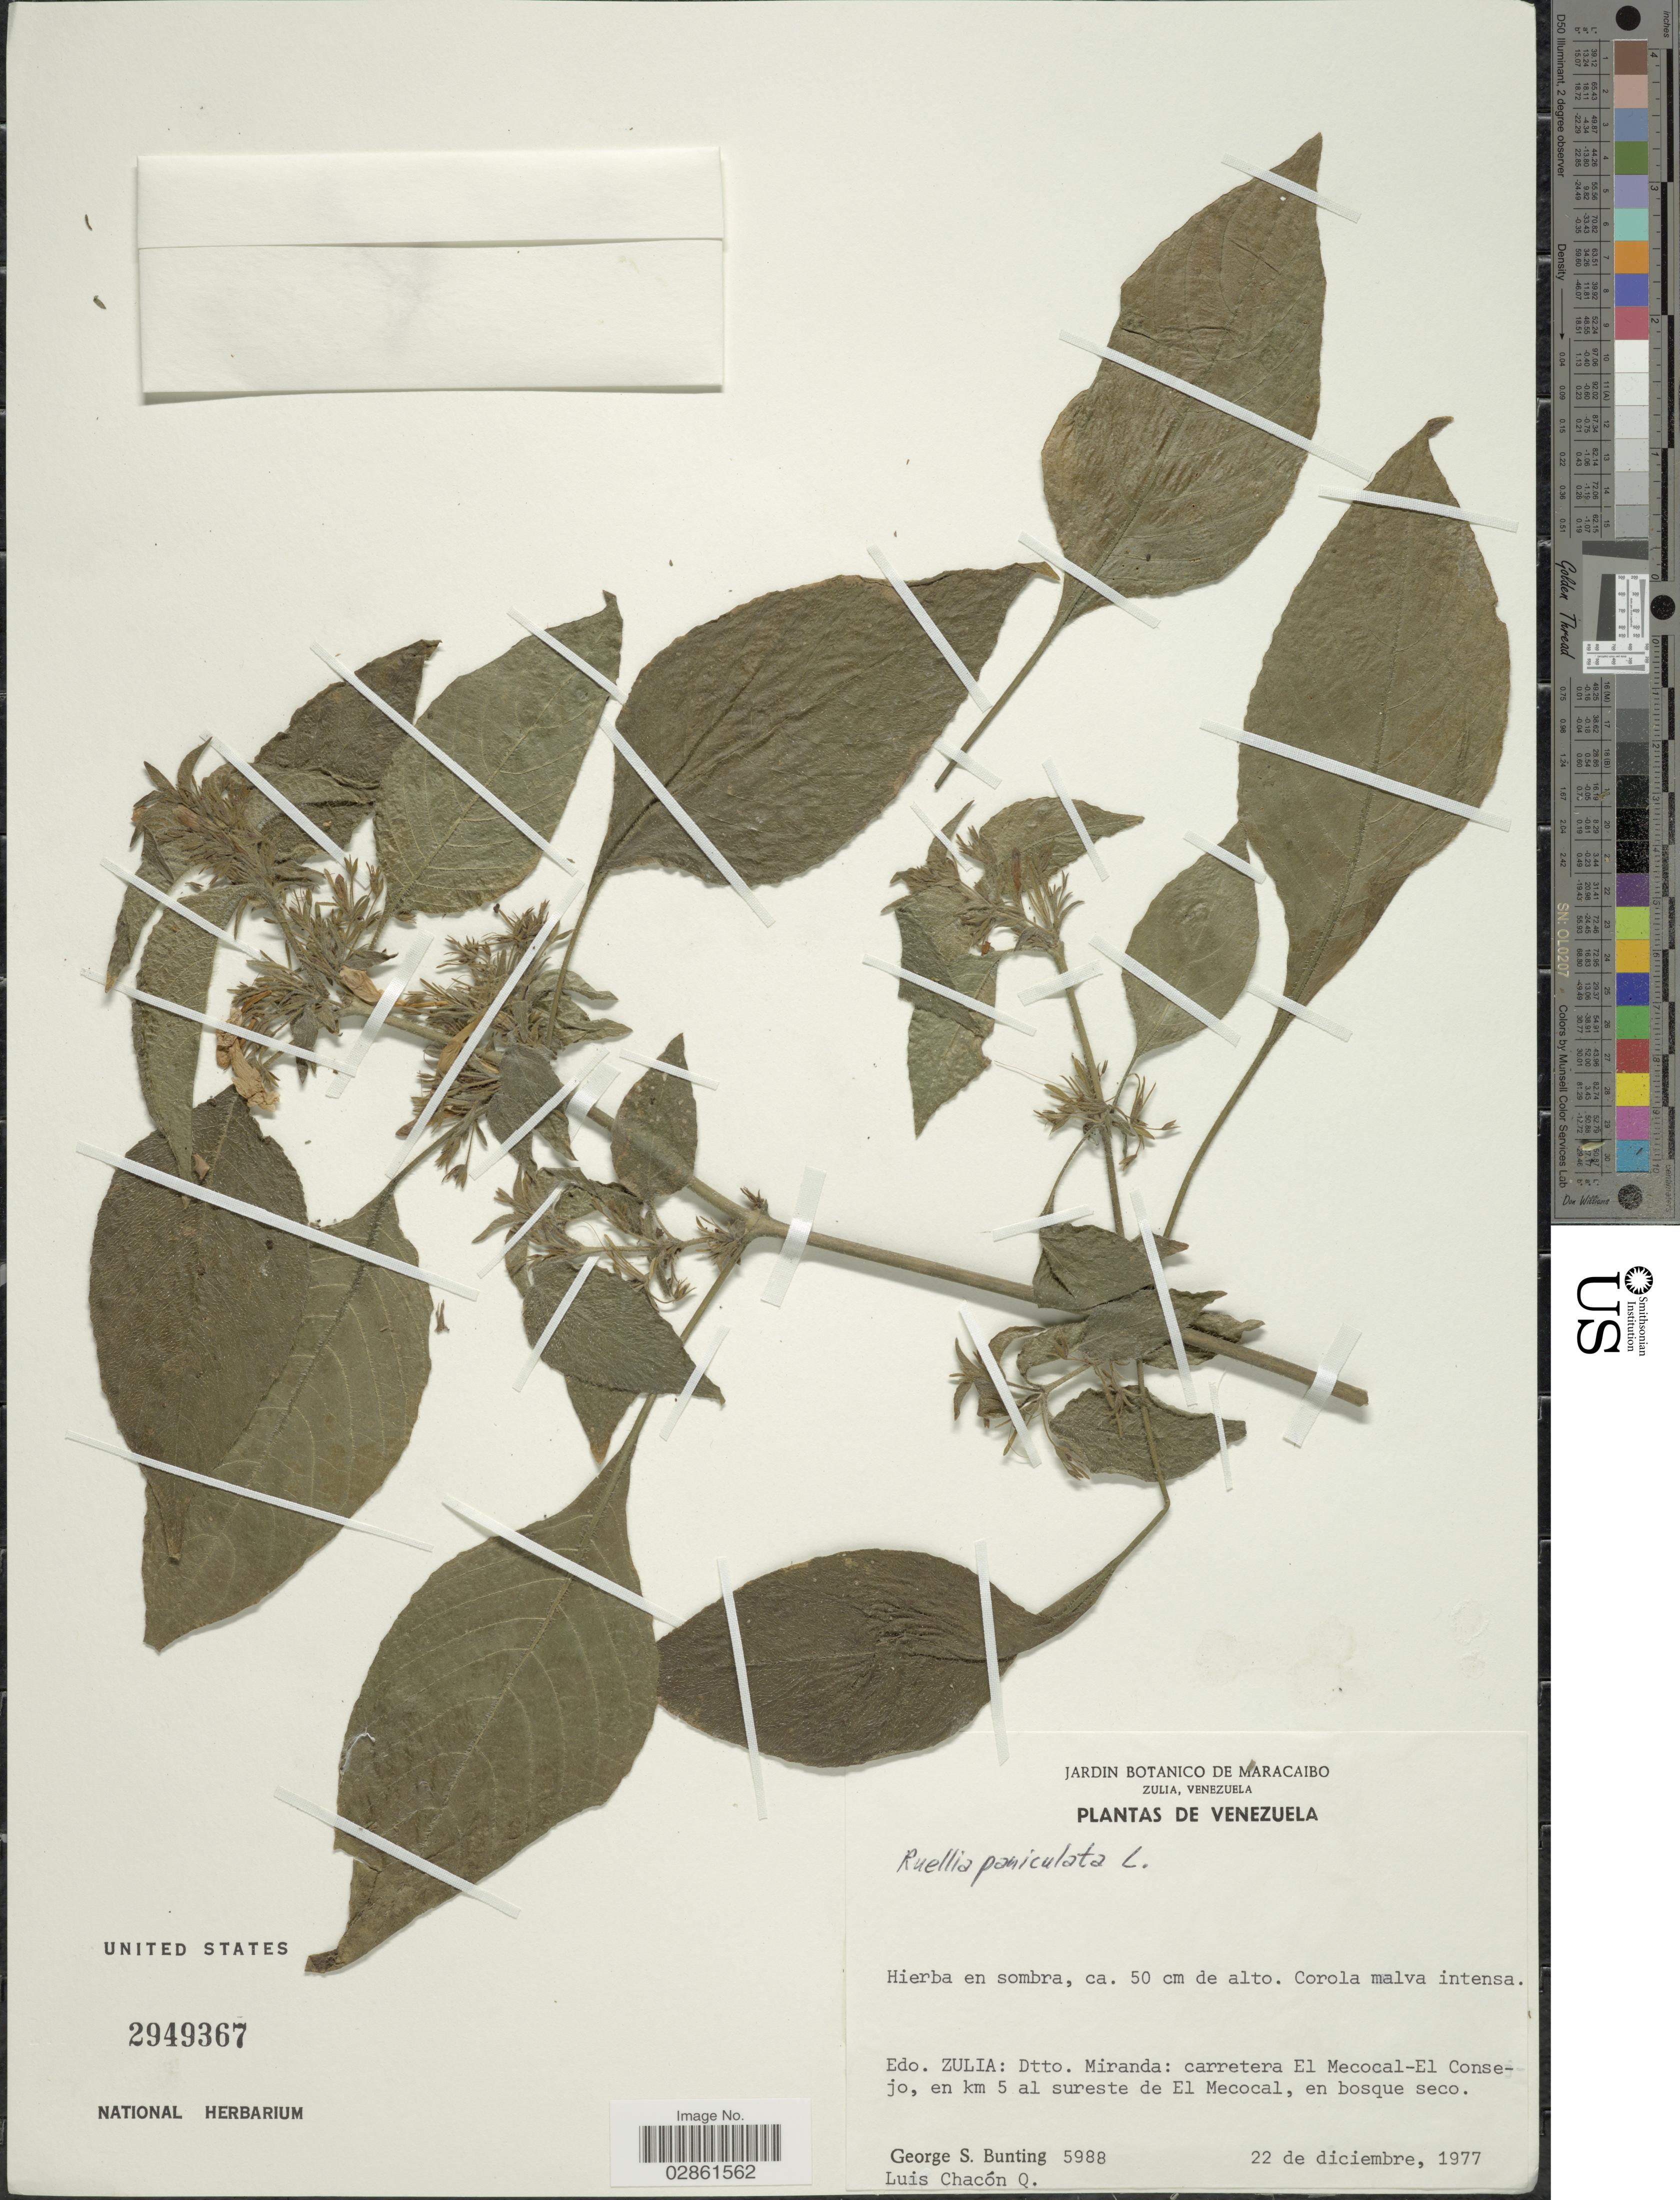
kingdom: Plantae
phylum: Tracheophyta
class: Magnoliopsida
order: Lamiales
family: Acanthaceae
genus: Ruellia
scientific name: Ruellia paniculata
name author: L.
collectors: G. S. Bunting & L. Chacon-Q.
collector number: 5988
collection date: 1977-12-22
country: Venezuela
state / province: Zulia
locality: Dtto. Miranda: carretera El Mecocal-El Consejo, en km 5 al sureste de El Mecocal.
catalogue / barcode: US 2949367